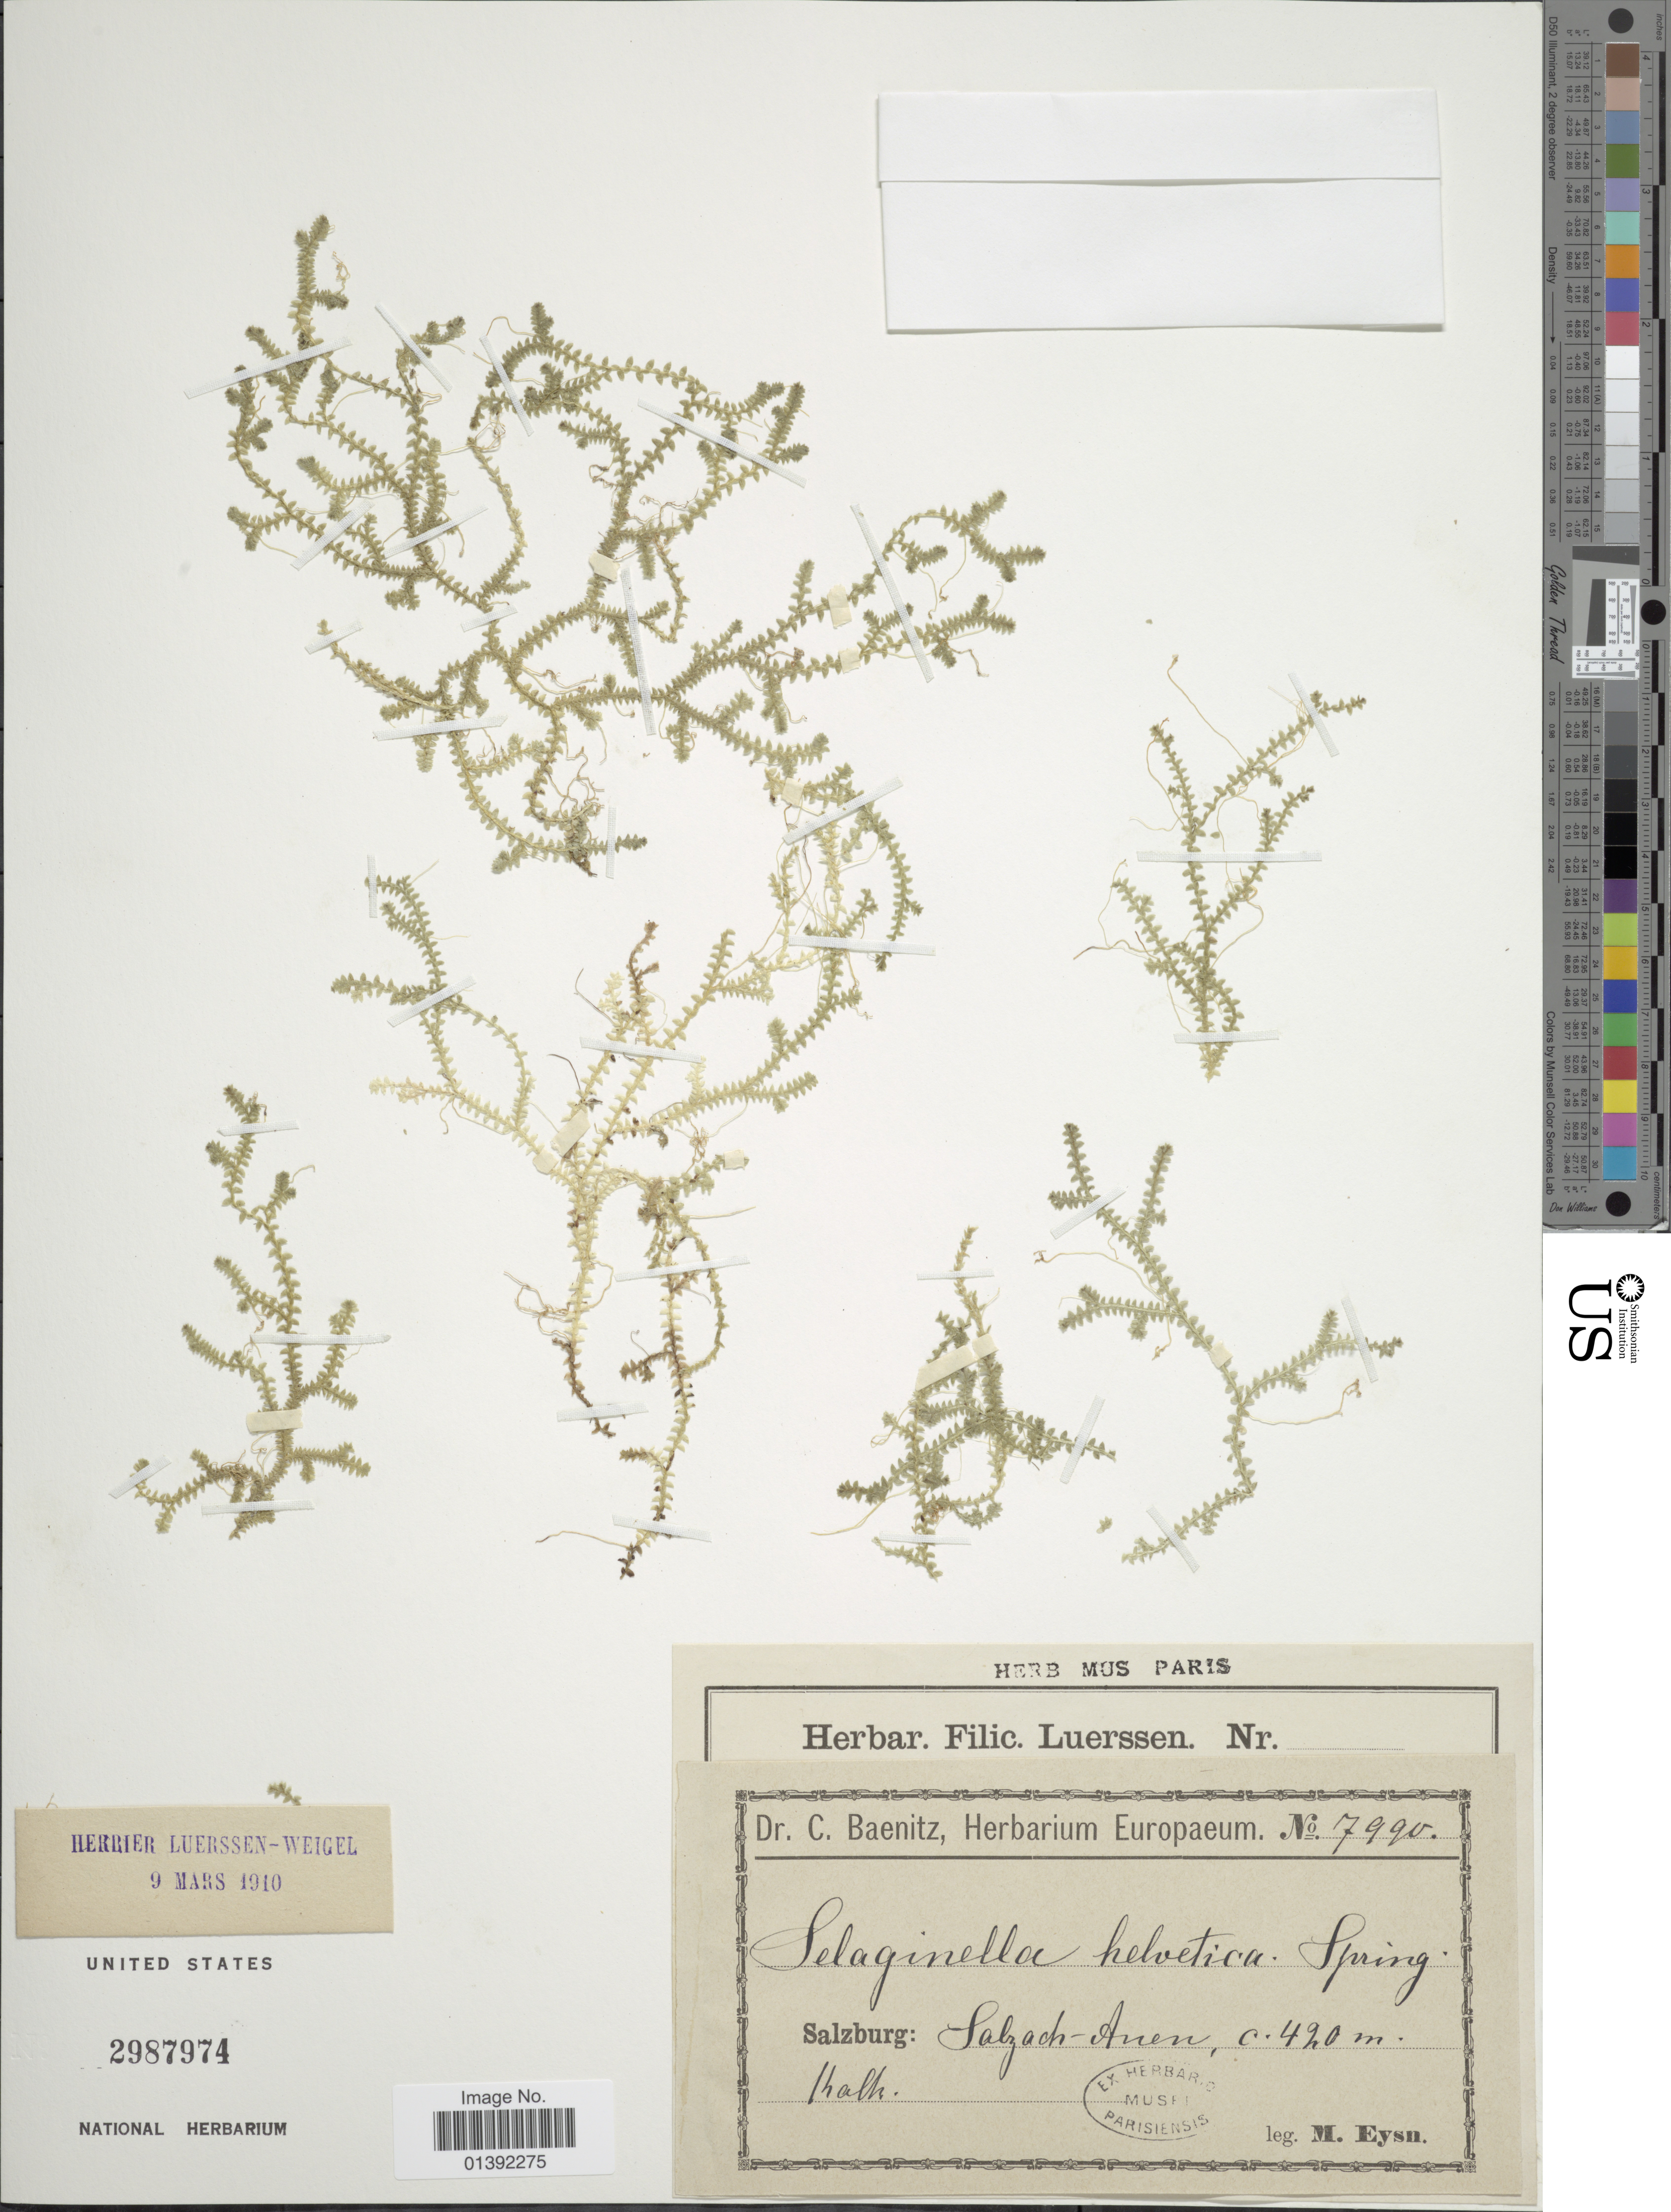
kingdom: Plantae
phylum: Tracheophyta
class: Lycopodiopsida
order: Selaginellales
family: Selaginellaceae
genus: Selaginella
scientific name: Selaginella helvetica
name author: (L.) Spring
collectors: M. Eysn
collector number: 7990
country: Austria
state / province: Salzburg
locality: Salzach-Anene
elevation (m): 420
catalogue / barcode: US 2987974